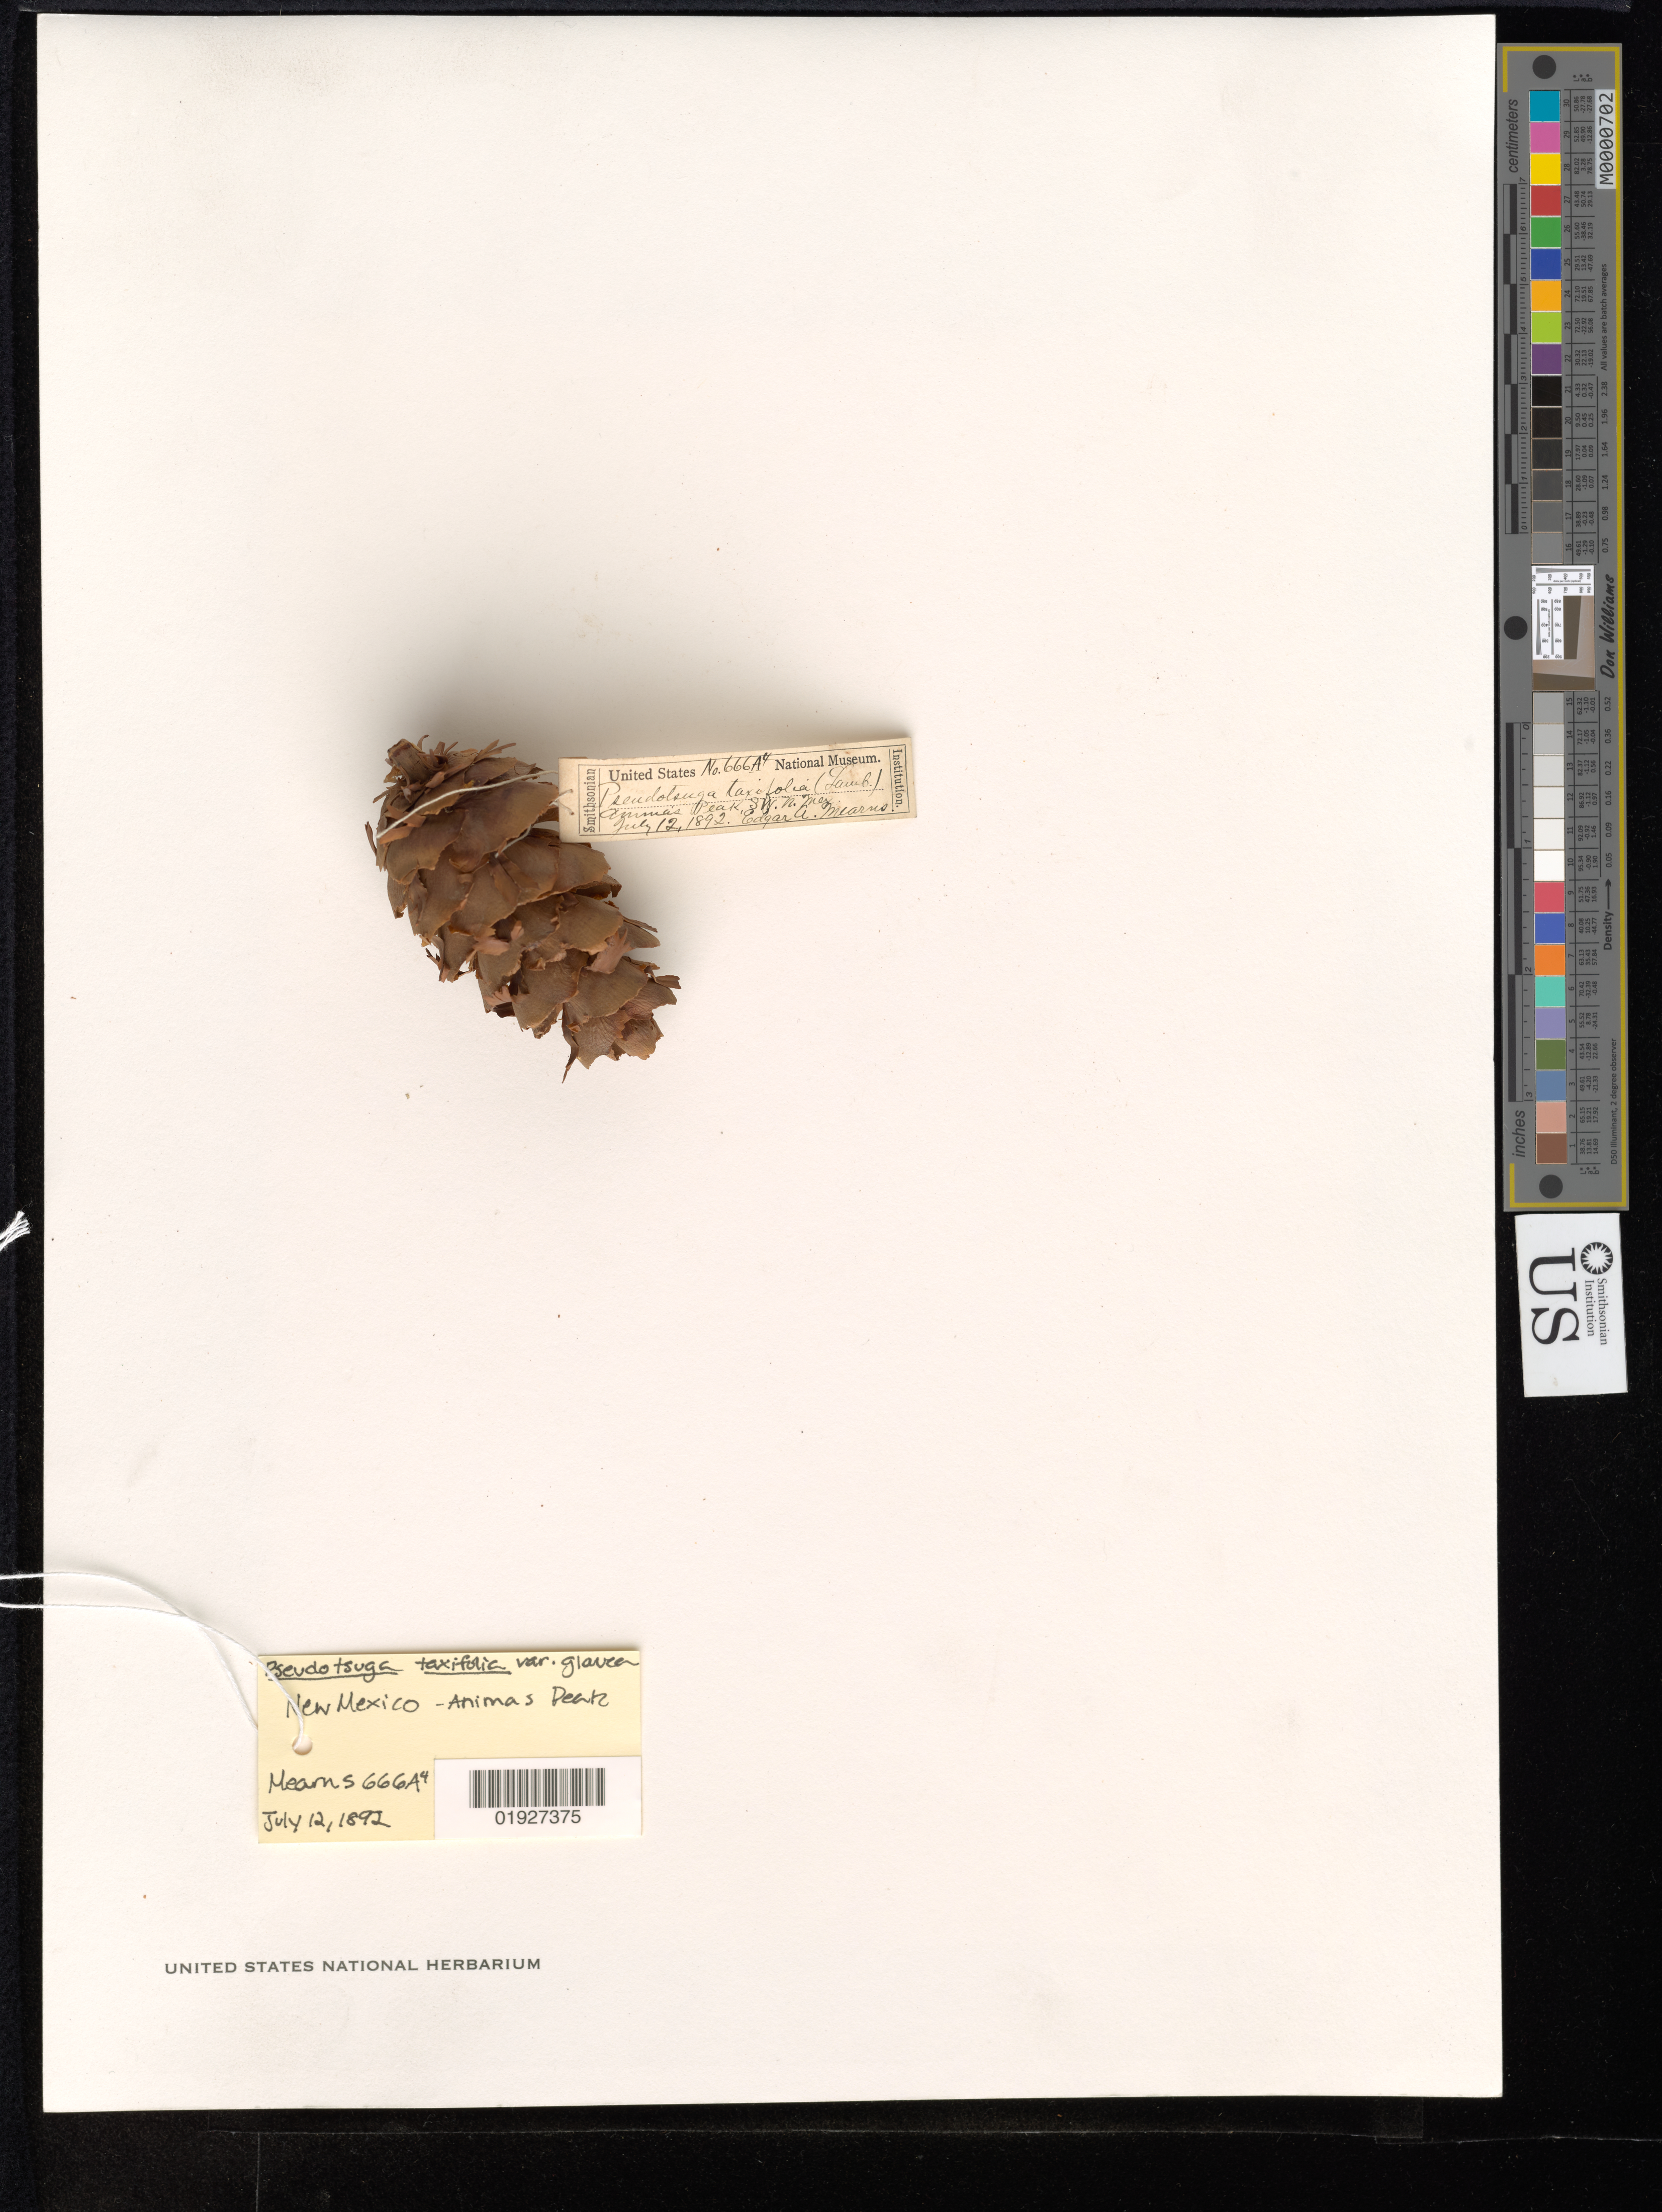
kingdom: Plantae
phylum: Tracheophyta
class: Pinopsida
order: Pinales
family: Pinaceae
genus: Pseudotsuga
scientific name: Pseudotsuga taxifolia var. glauca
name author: Sudw.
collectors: E. A. Mearns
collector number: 666A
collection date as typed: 12 Jul 1892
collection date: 1892-07-12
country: United States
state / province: New Mexico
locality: Animas Peak, SW New Mexico.